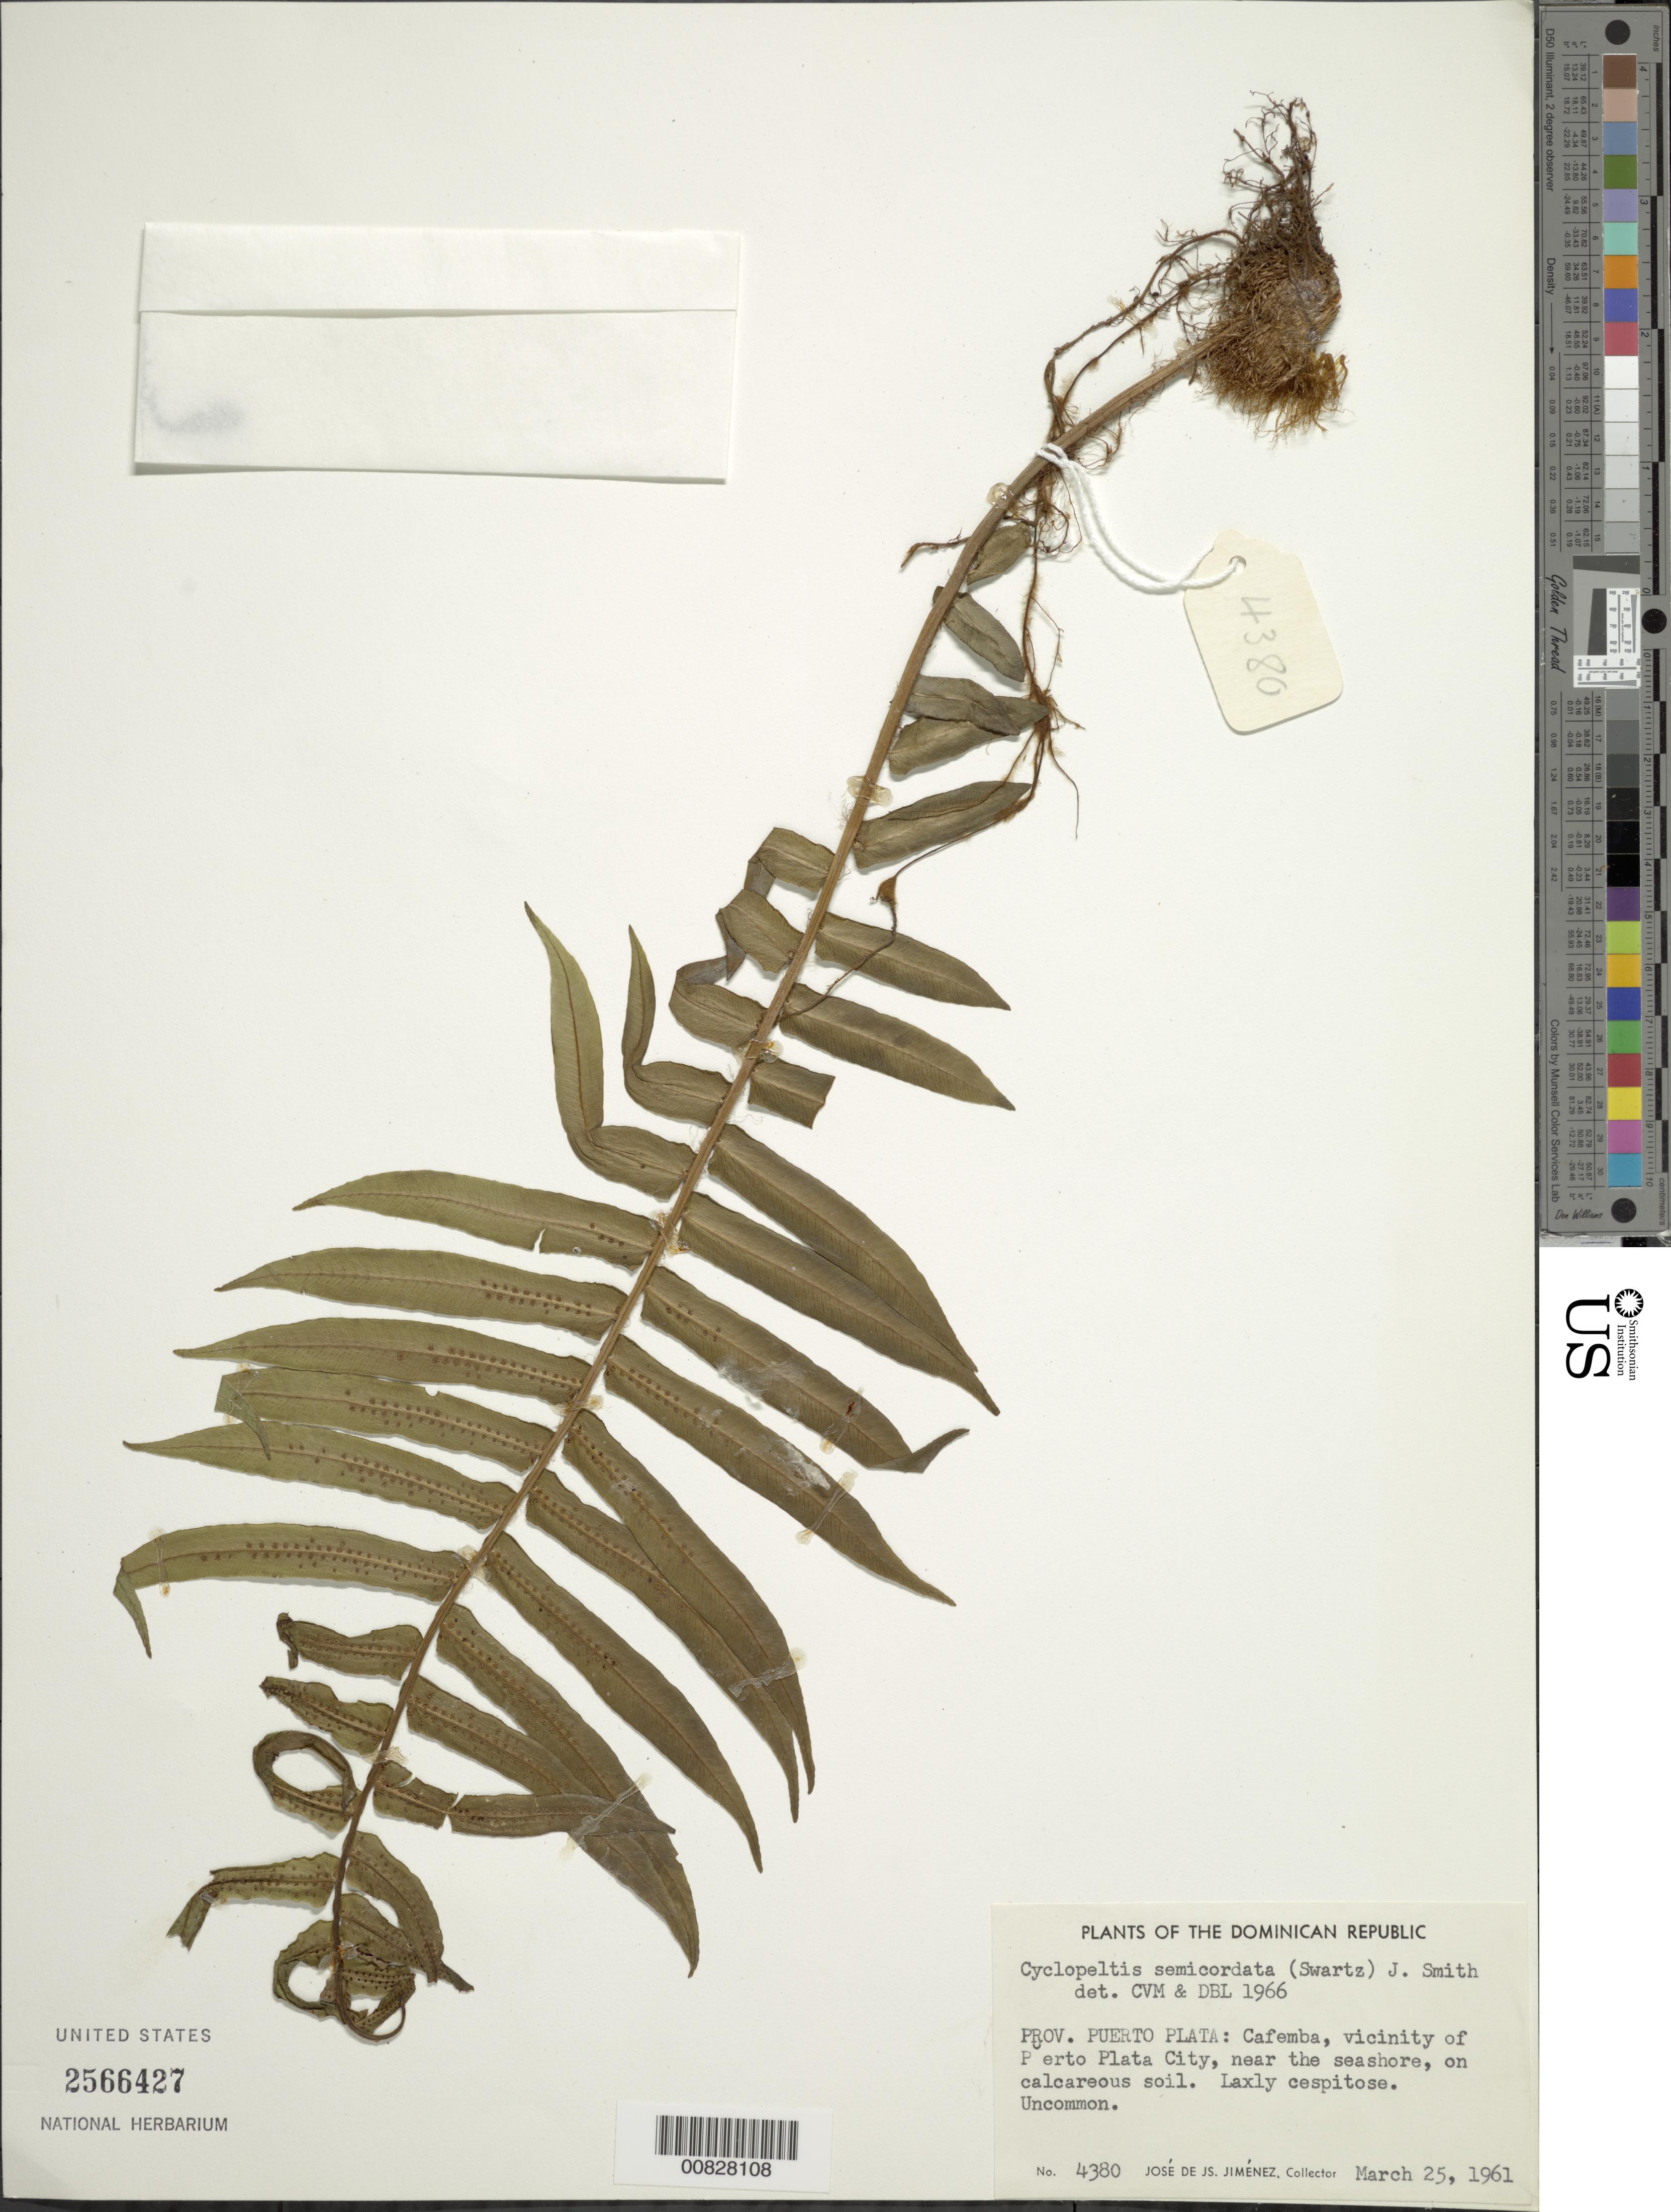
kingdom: Plantae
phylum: Tracheophyta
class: Polypodiopsida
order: Polypodiales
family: Lomariopsidaceae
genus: Cyclopeltis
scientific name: Cyclopeltis semicordata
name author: (Sw.) J. Sm.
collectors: J. J. Jiménez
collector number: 4380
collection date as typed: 25 Mar 1961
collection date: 1961-03-25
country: Dominican Republic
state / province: Puerto Plata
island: Hispaniola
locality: Cafemba, vicinity of Puerto Plata City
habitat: Near seashore, calcareous soil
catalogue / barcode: US 2566427